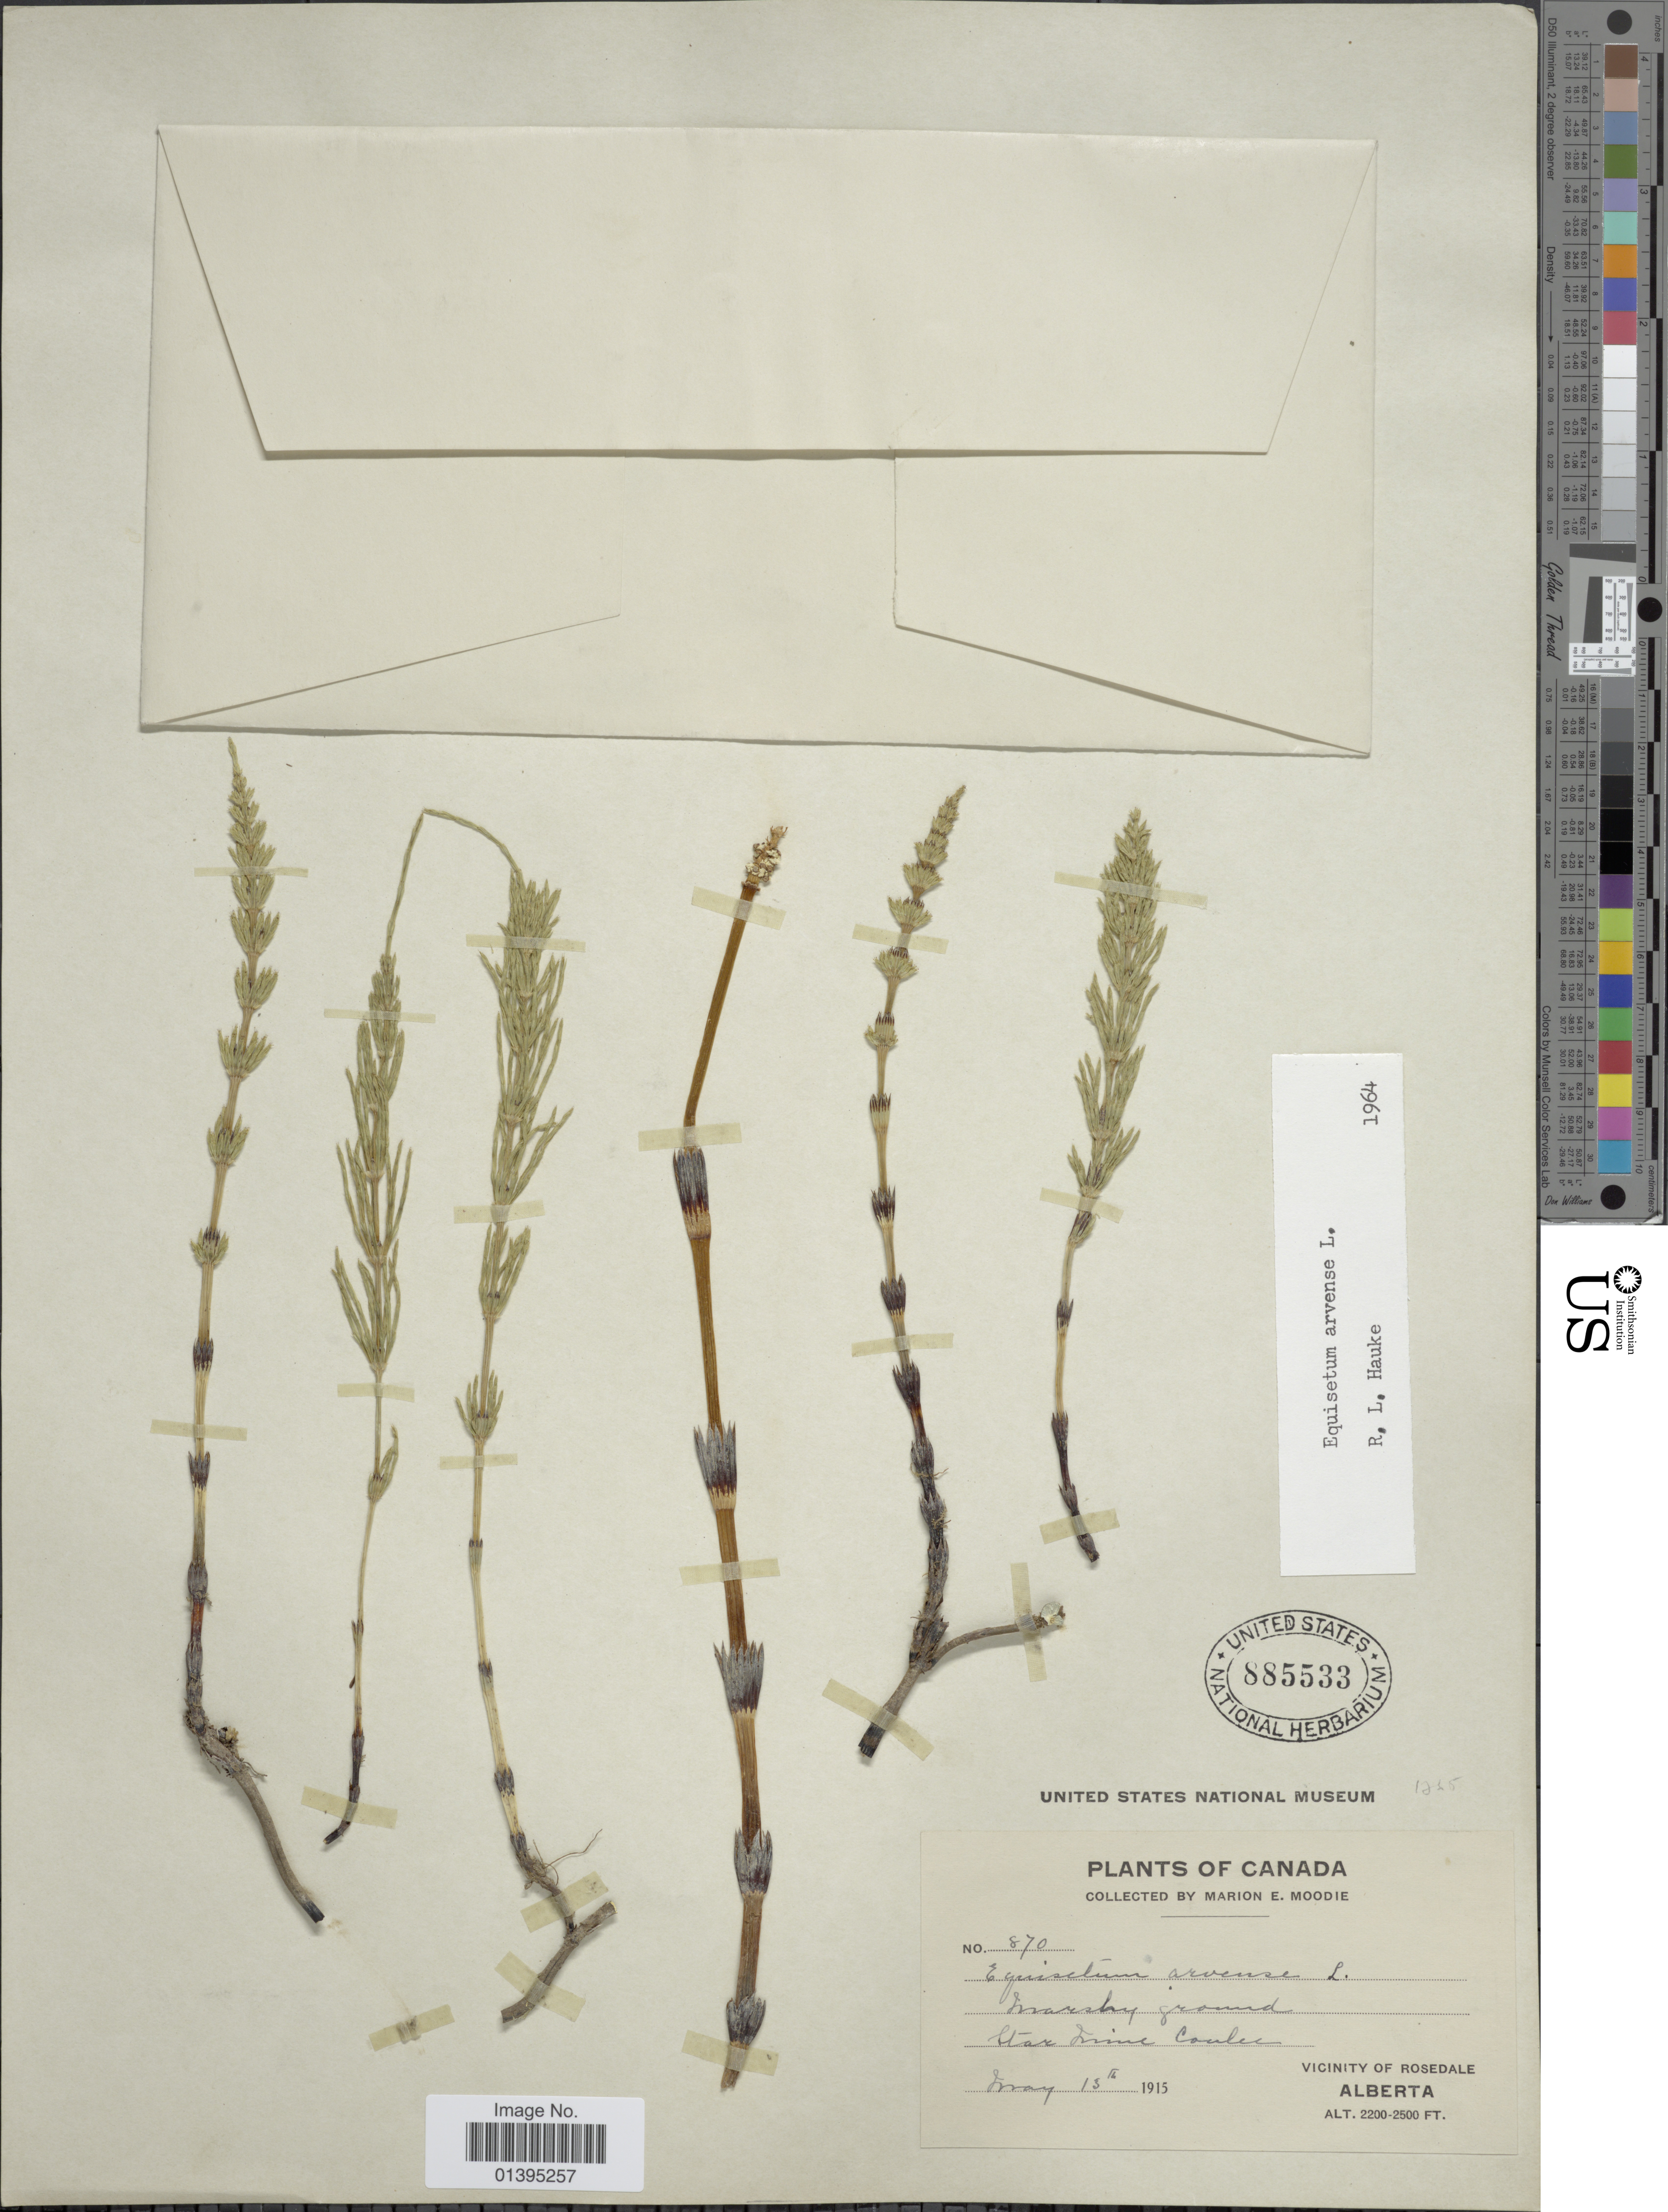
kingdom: Plantae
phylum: Tracheophyta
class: Polypodiopsida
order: Equisetales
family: Equisetaceae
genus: Equisetum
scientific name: Equisetum arvense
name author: L.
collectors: M. E. Moodie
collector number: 870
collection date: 1915-05-15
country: Canada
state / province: Alberta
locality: Star Tine Coule, Vicinity of Rosedale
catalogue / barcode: US 885533